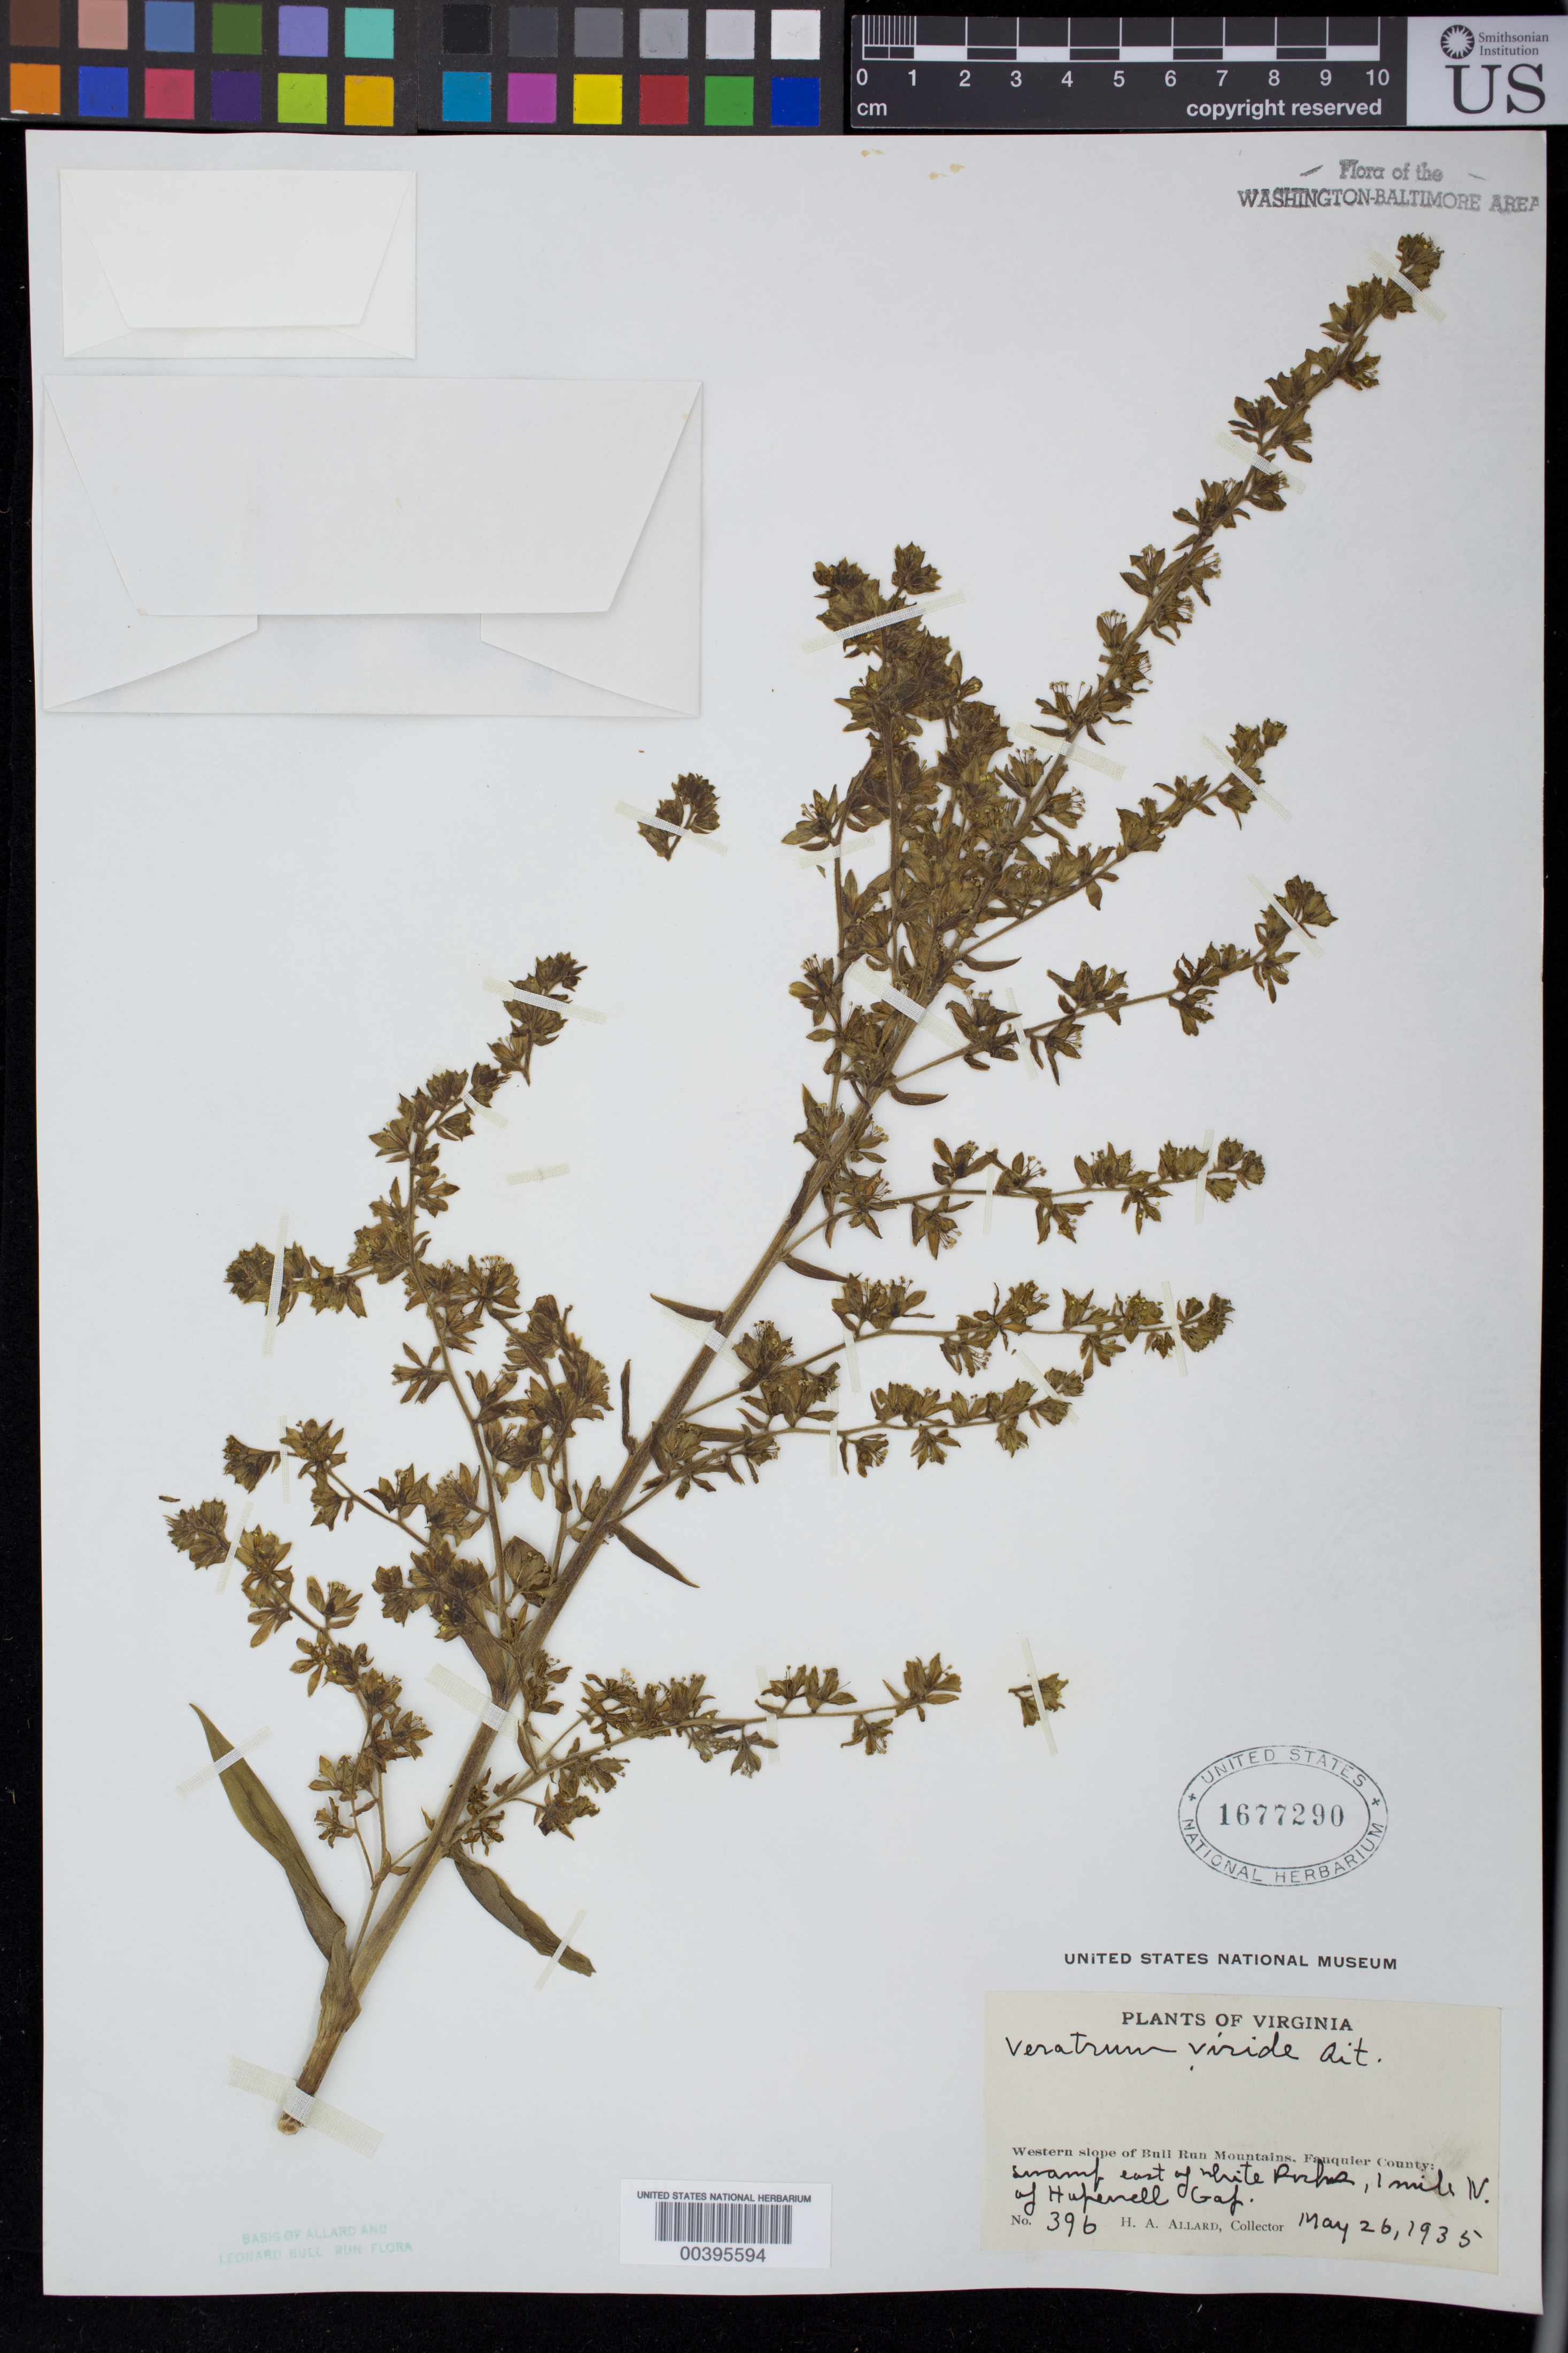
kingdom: Plantae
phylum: Tracheophyta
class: Liliopsida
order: Liliales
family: Melanthiaceae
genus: Veratrum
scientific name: Veratrum viride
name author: Aiton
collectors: H. A. Allard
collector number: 396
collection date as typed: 26 May 1935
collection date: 1935-05-26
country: United States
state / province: Virginia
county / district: Fauquier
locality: North of Hopewell Gap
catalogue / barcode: US 1677290